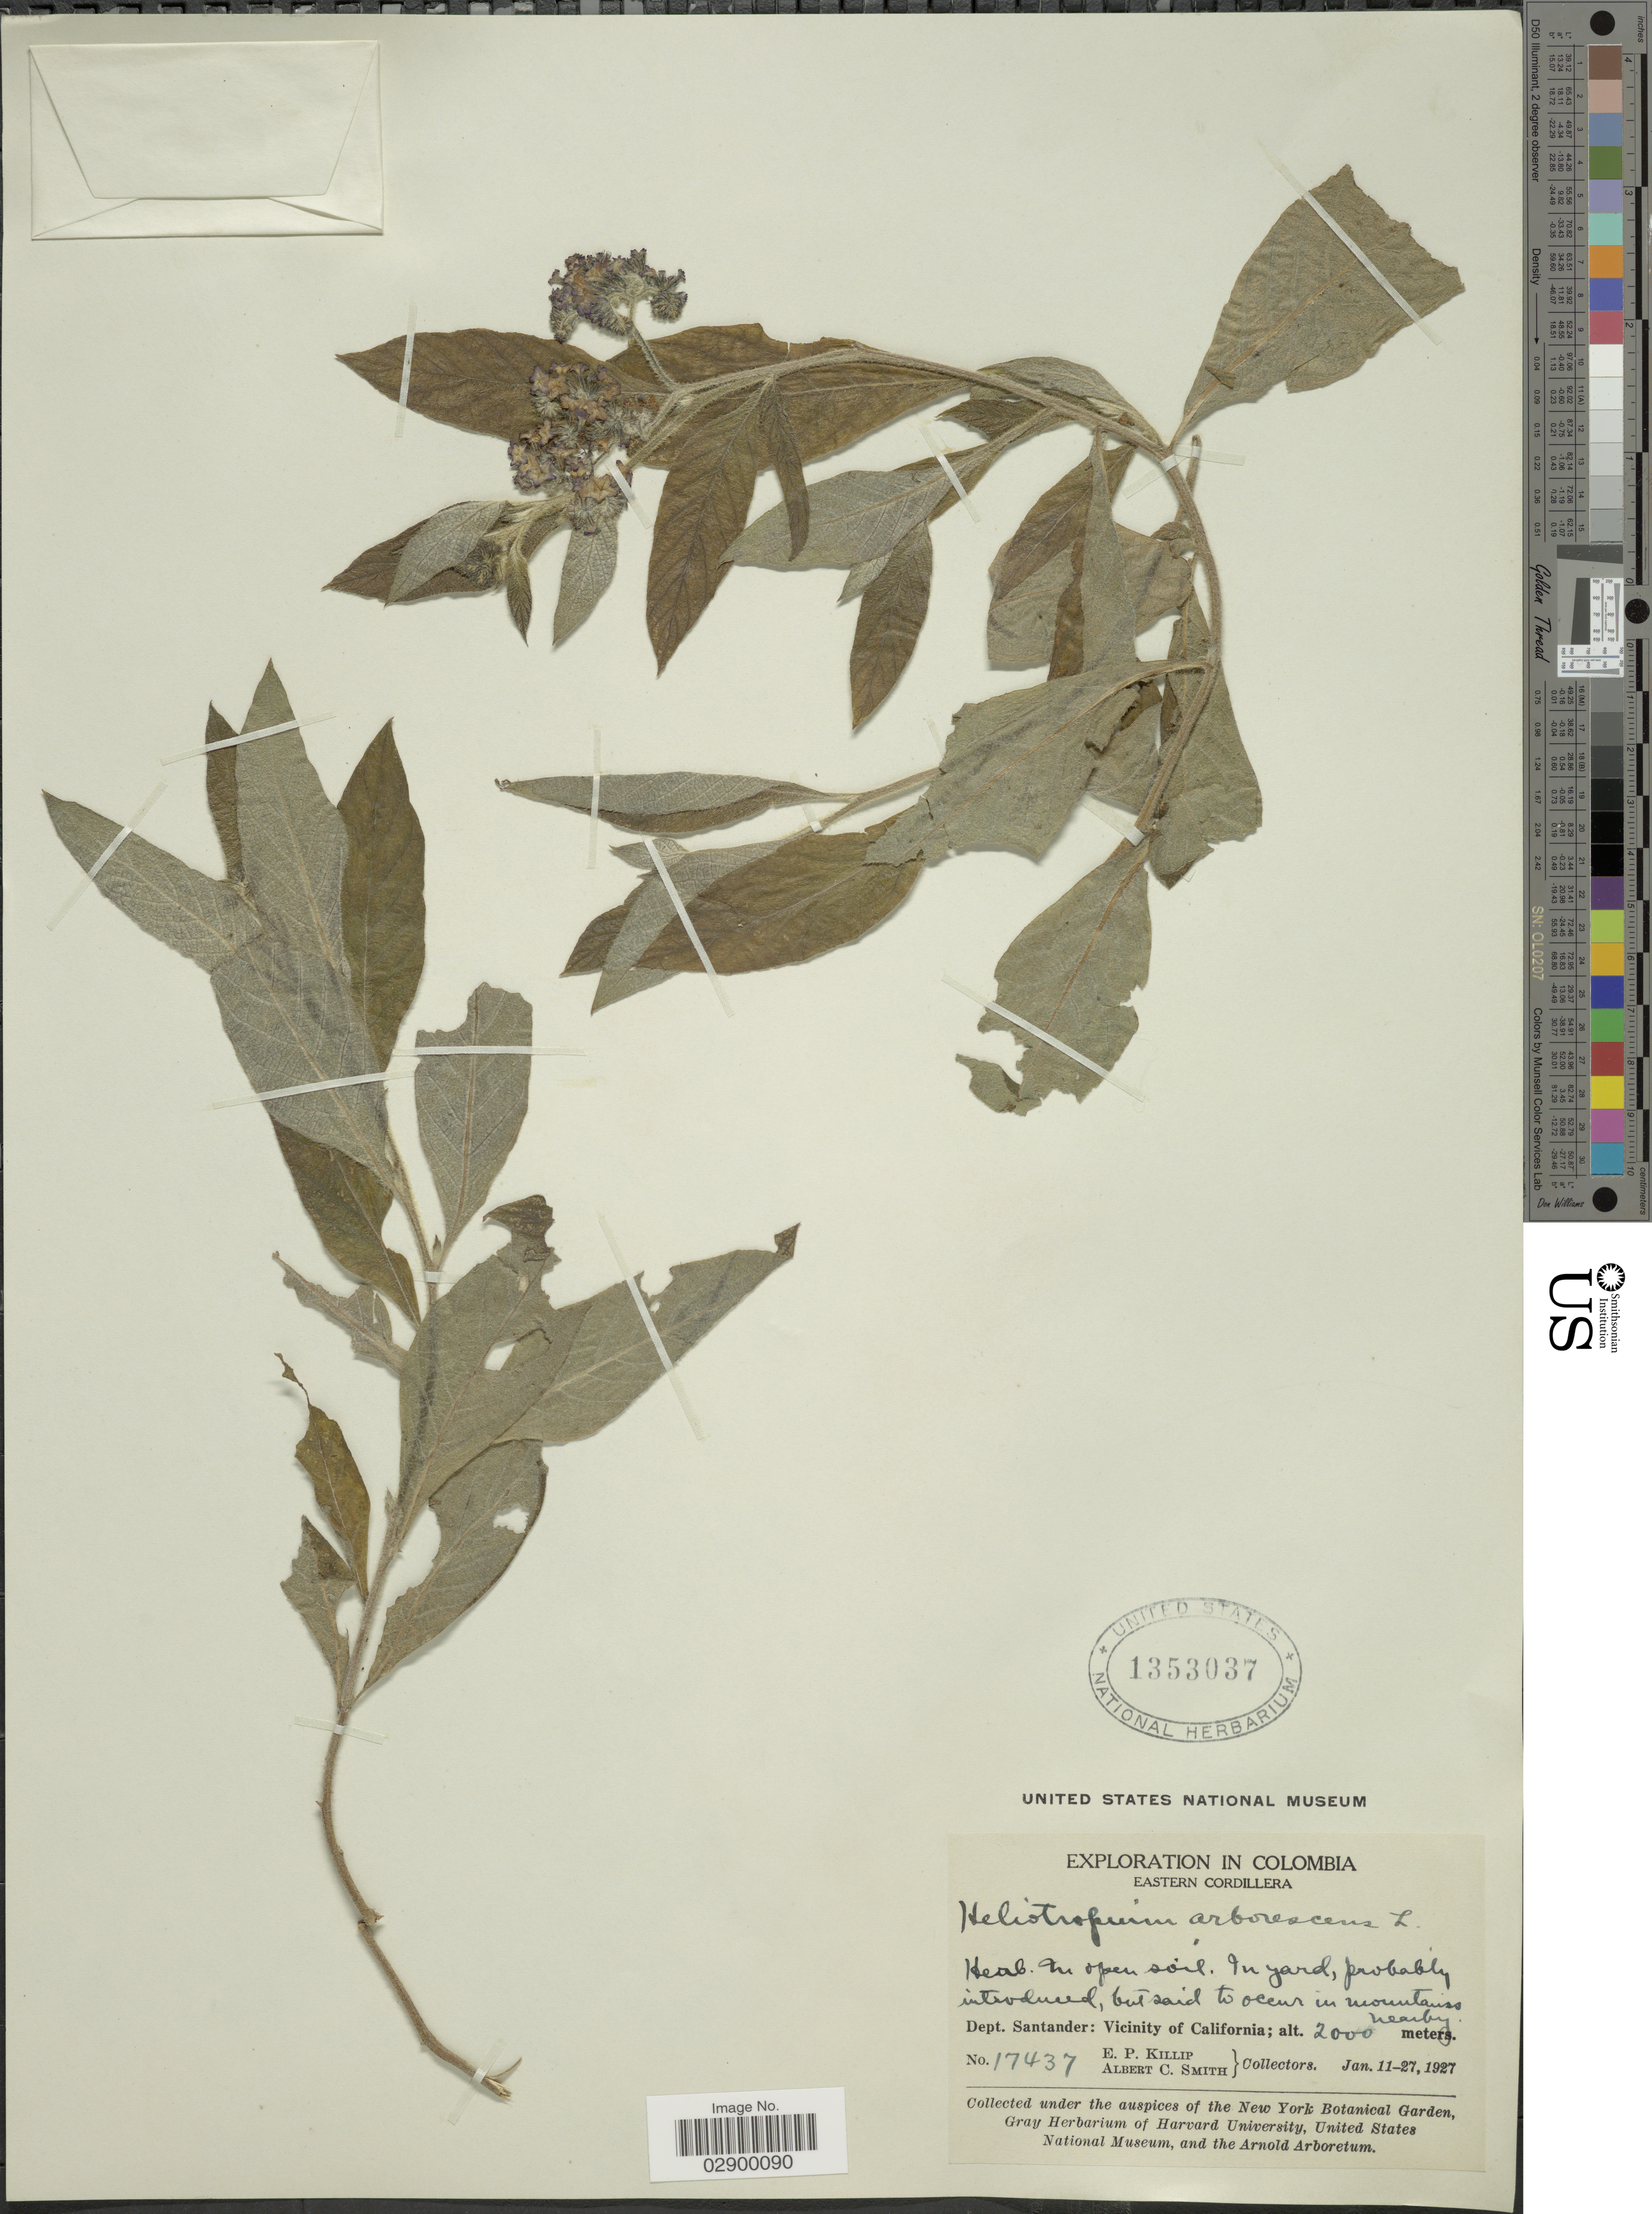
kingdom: Plantae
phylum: Tracheophyta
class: Magnoliopsida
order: Boraginales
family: Heliotropiaceae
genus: Heliotropium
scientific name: Heliotropium arborescens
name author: L.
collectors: E. P. Killip & A. C. Smith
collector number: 17437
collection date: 1927-01-11/1927-01-27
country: Colombia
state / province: Santander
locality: Eastern Cordillera. Dept. Santander: Vicinity of California.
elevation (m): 2000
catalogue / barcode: US 1353037